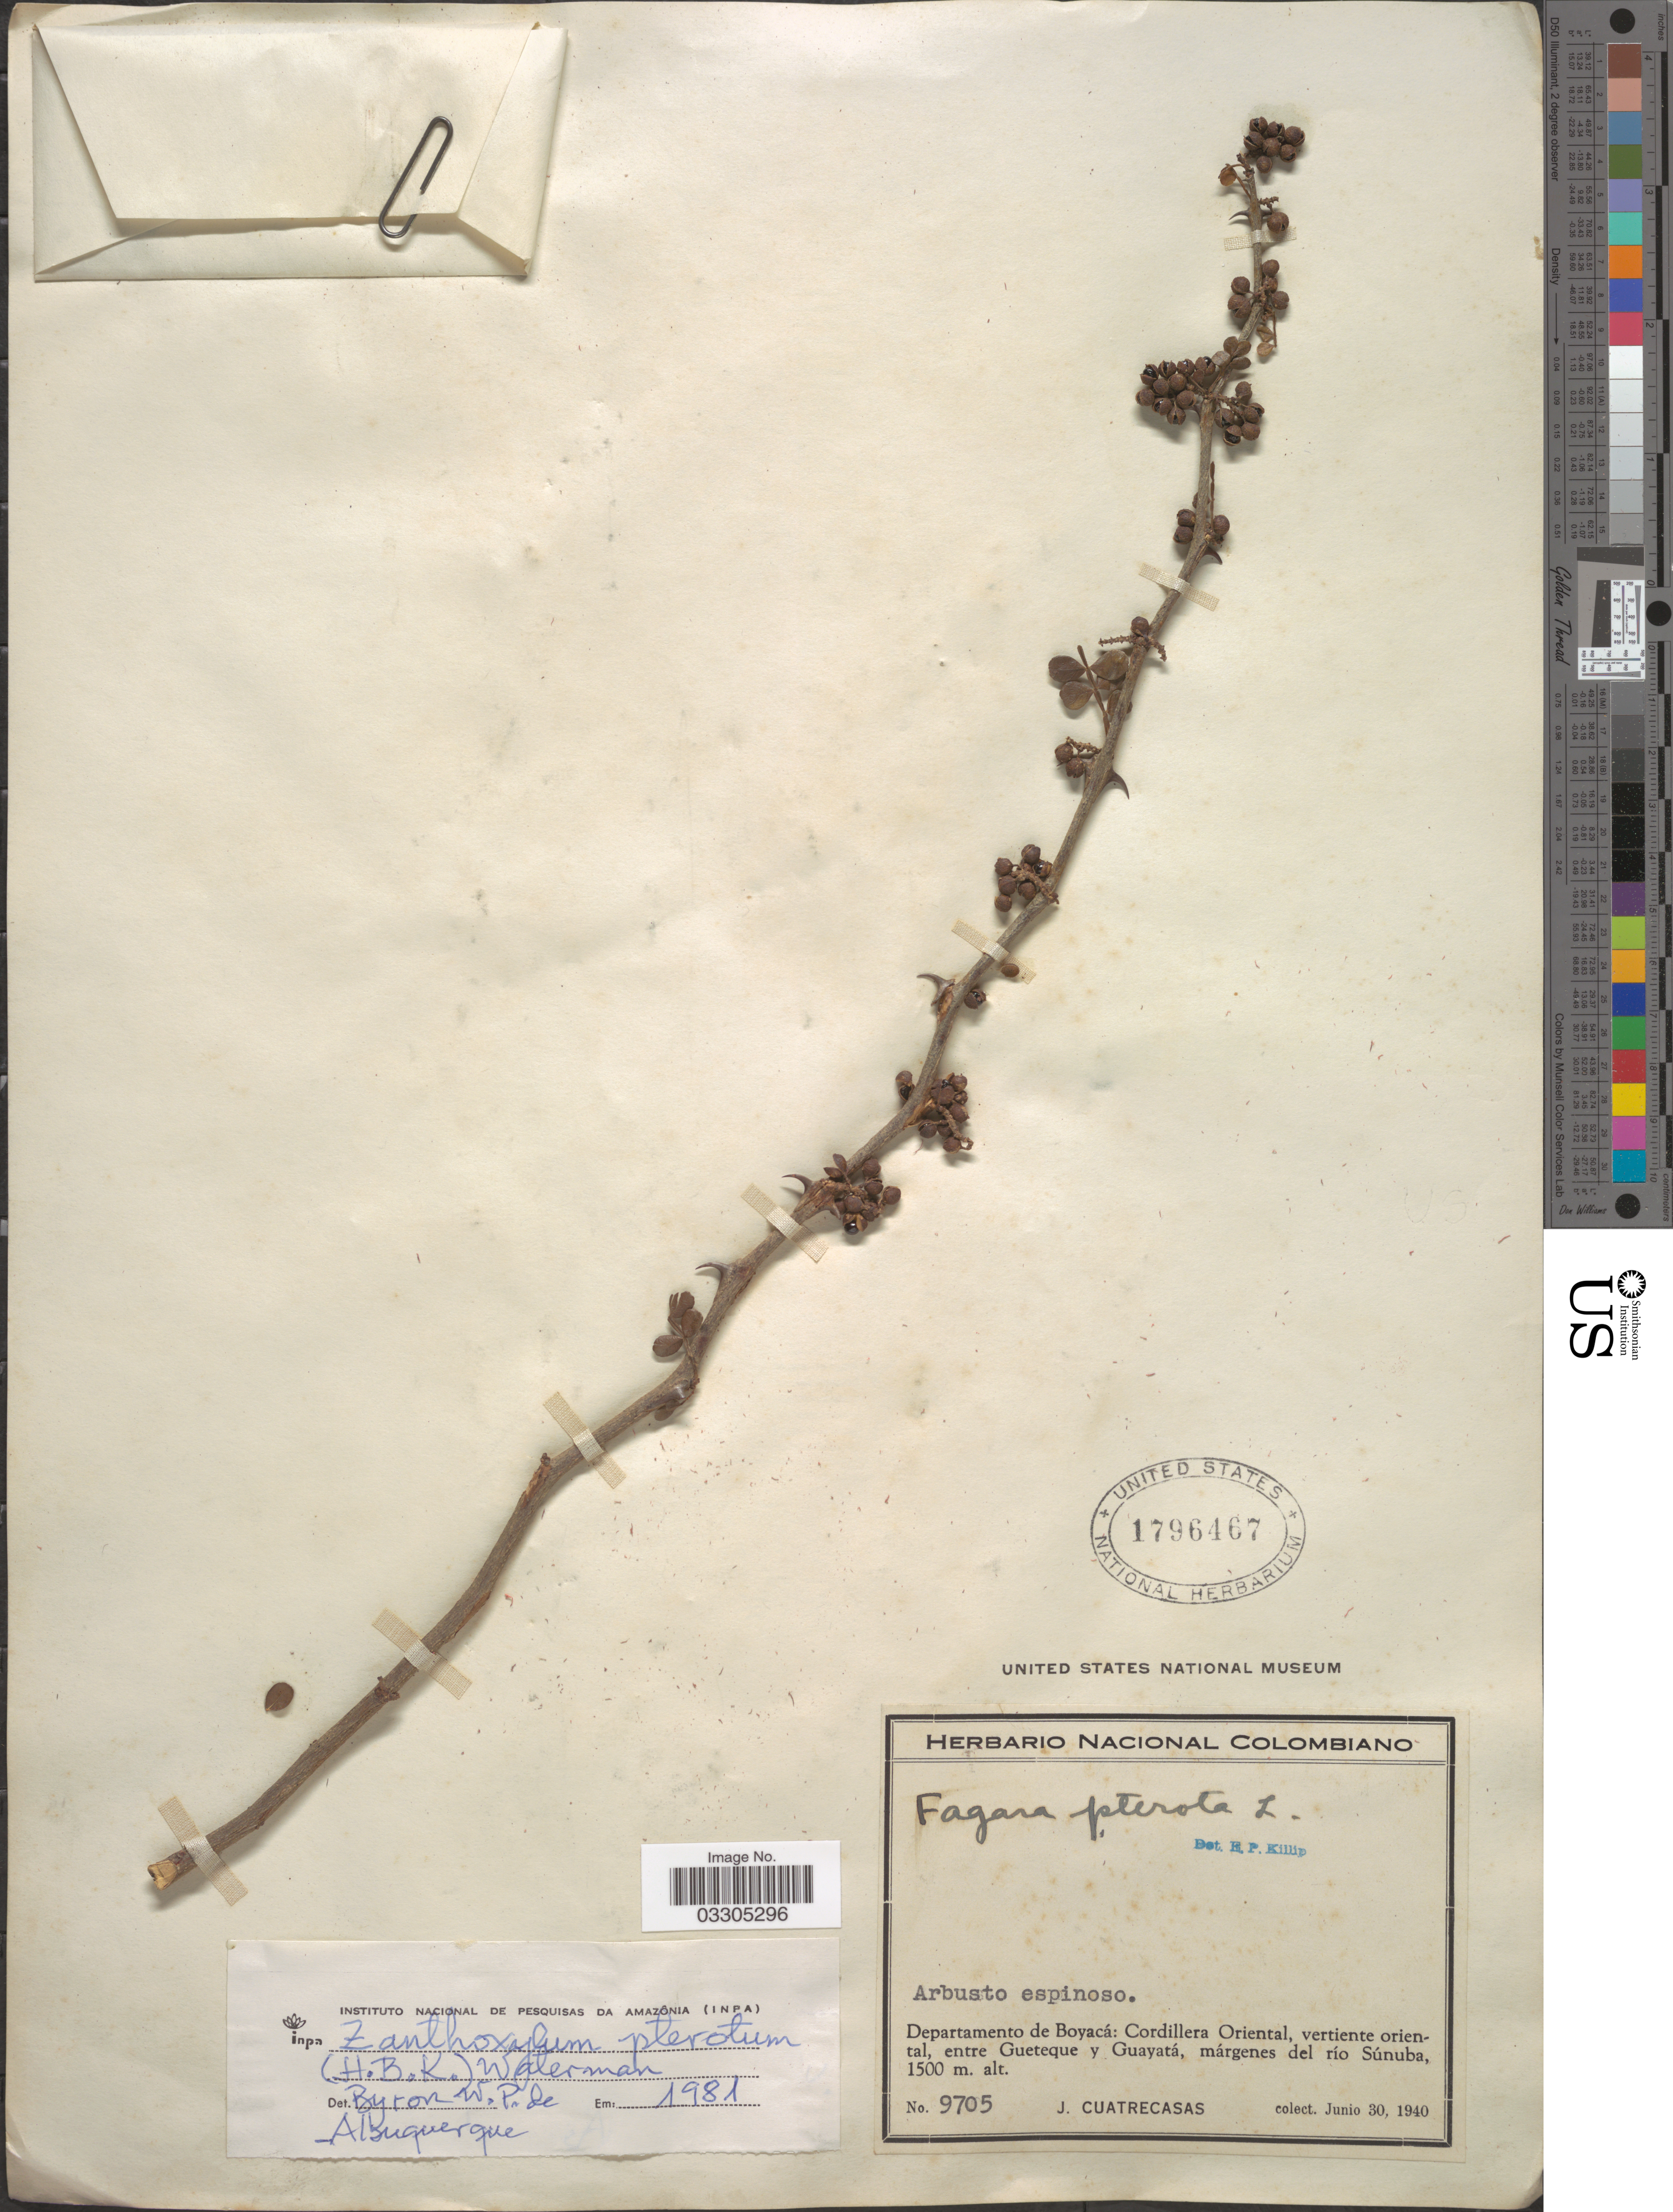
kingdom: Plantae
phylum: Tracheophyta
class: Magnoliopsida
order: Sapindales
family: Rutaceae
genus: Zanthoxylum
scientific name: Zanthoxylum fagara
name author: (L.) Sarg.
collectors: J. Cuatrecasas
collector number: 9705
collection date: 1940-06-30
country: Colombia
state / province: Boyacá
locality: Departamento de Boyacá: Cordillera Oriental, vertiente oriental, entre Gueteque y Guayatá, márgens del río Súnuba.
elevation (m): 1500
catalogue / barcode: US 1796467